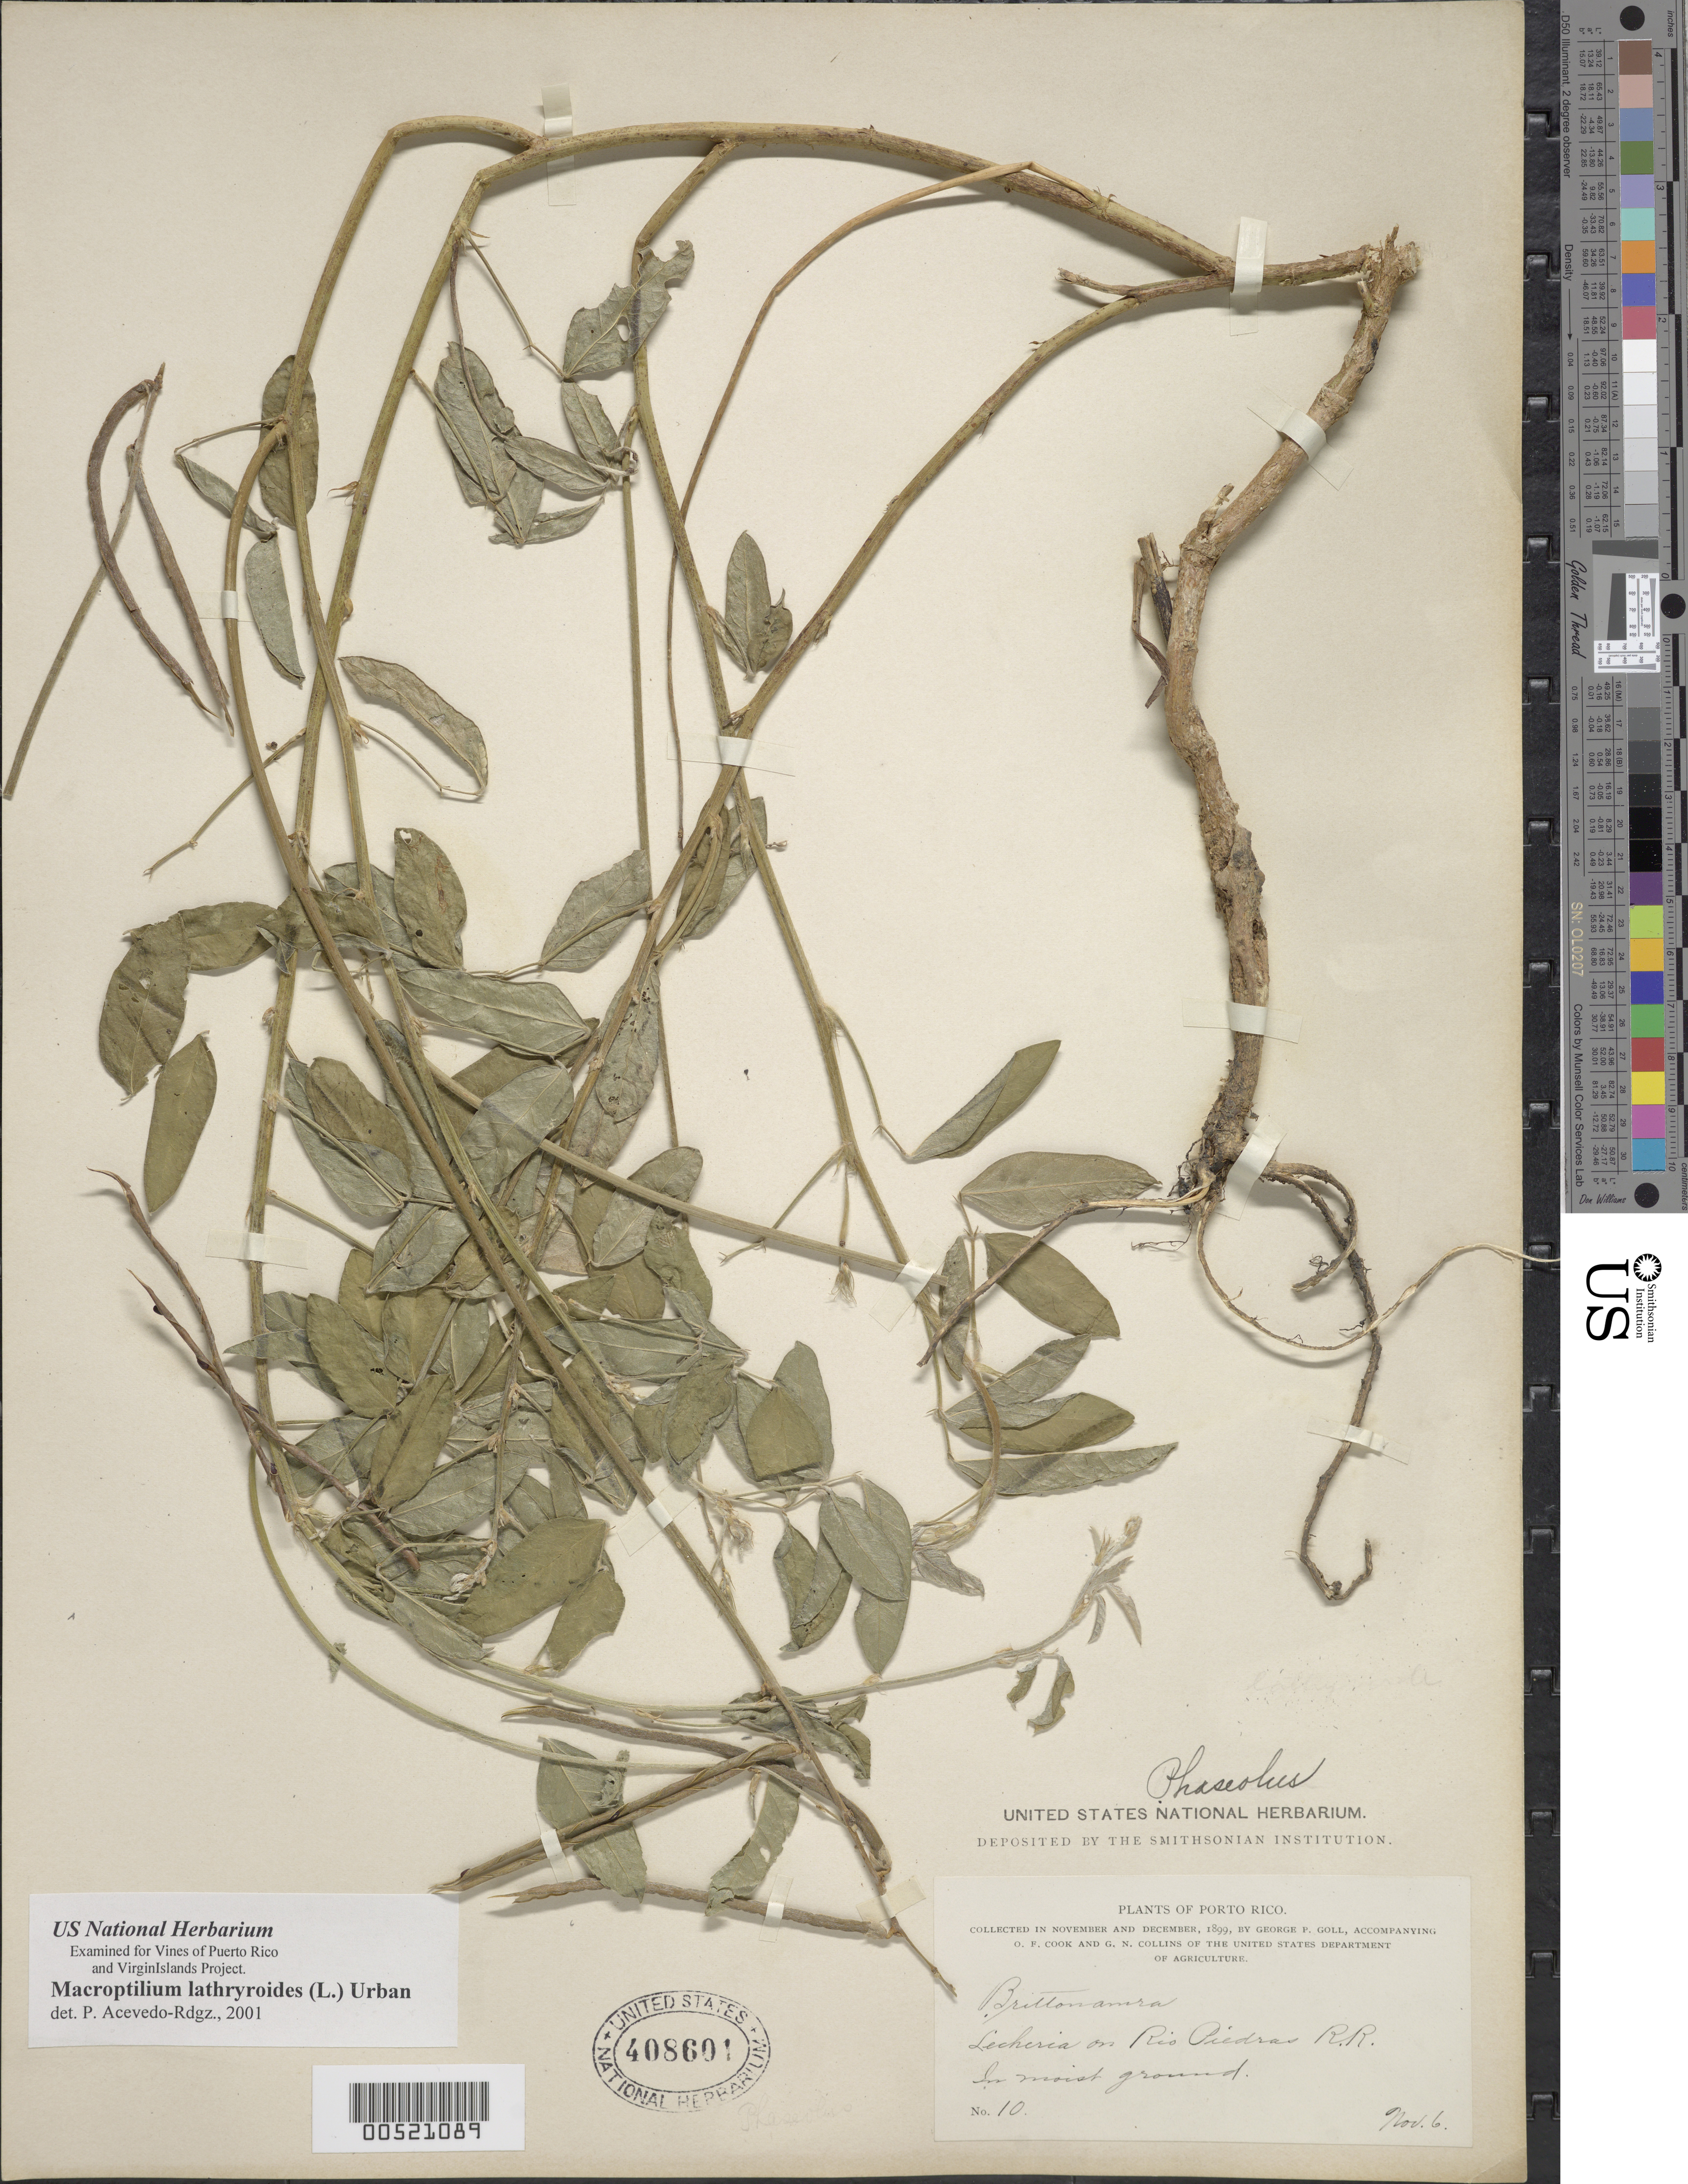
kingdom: Plantae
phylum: Tracheophyta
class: Magnoliopsida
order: Fabales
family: Fabaceae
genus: Macroptilium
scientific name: Macroptilium lathyroides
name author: (L.) Urb.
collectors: G. Goll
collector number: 10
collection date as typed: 06 Nov 1899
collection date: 1899-11-06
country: Puerto Rico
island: Greater Antilles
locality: Lecheria on Rio Piedras railroad. In moist ground.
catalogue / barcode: US 408601